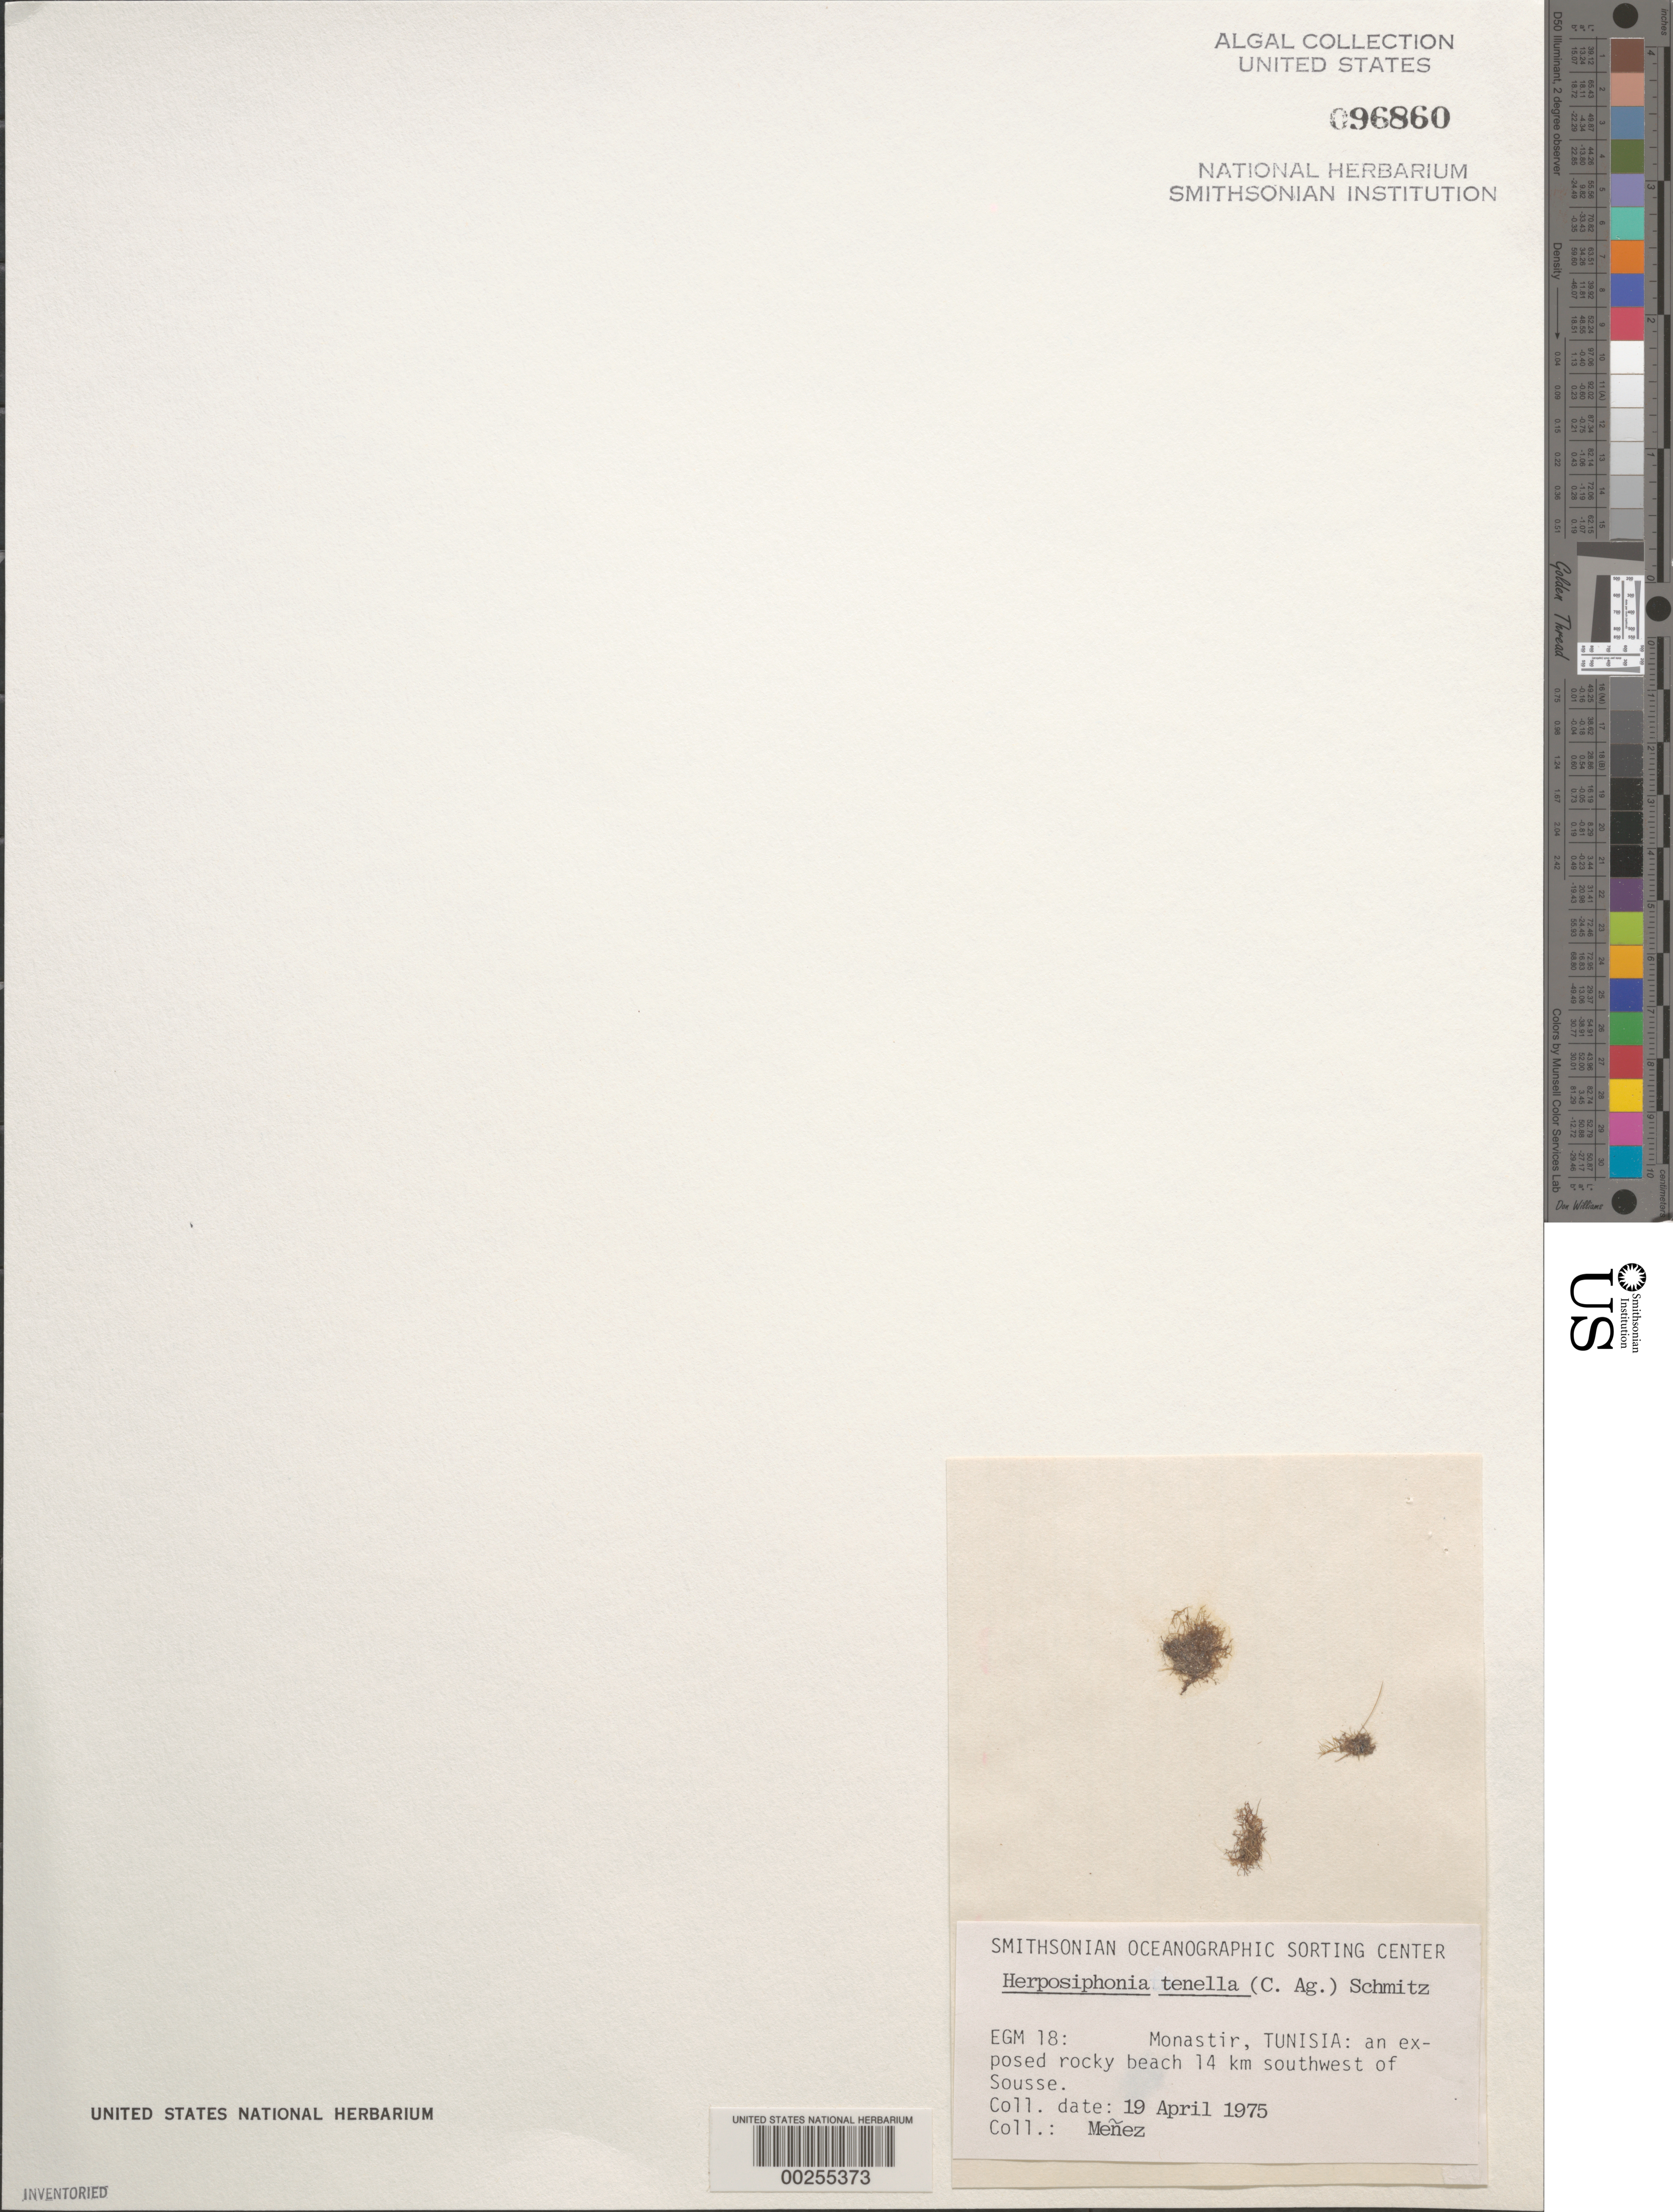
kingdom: Plantae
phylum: Rhodophyta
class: Florideophyceae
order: Ceramiales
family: Rhodomelaceae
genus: Herposiphonia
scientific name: Herposiphonia tenella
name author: (C. Agardh) Ambronn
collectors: Meñez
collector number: EGM 18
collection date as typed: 19 Apr 1975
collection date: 1975-04-19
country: Tunisia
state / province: Monastir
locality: Monastir, 14 km southwest of sousse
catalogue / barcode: US 96860